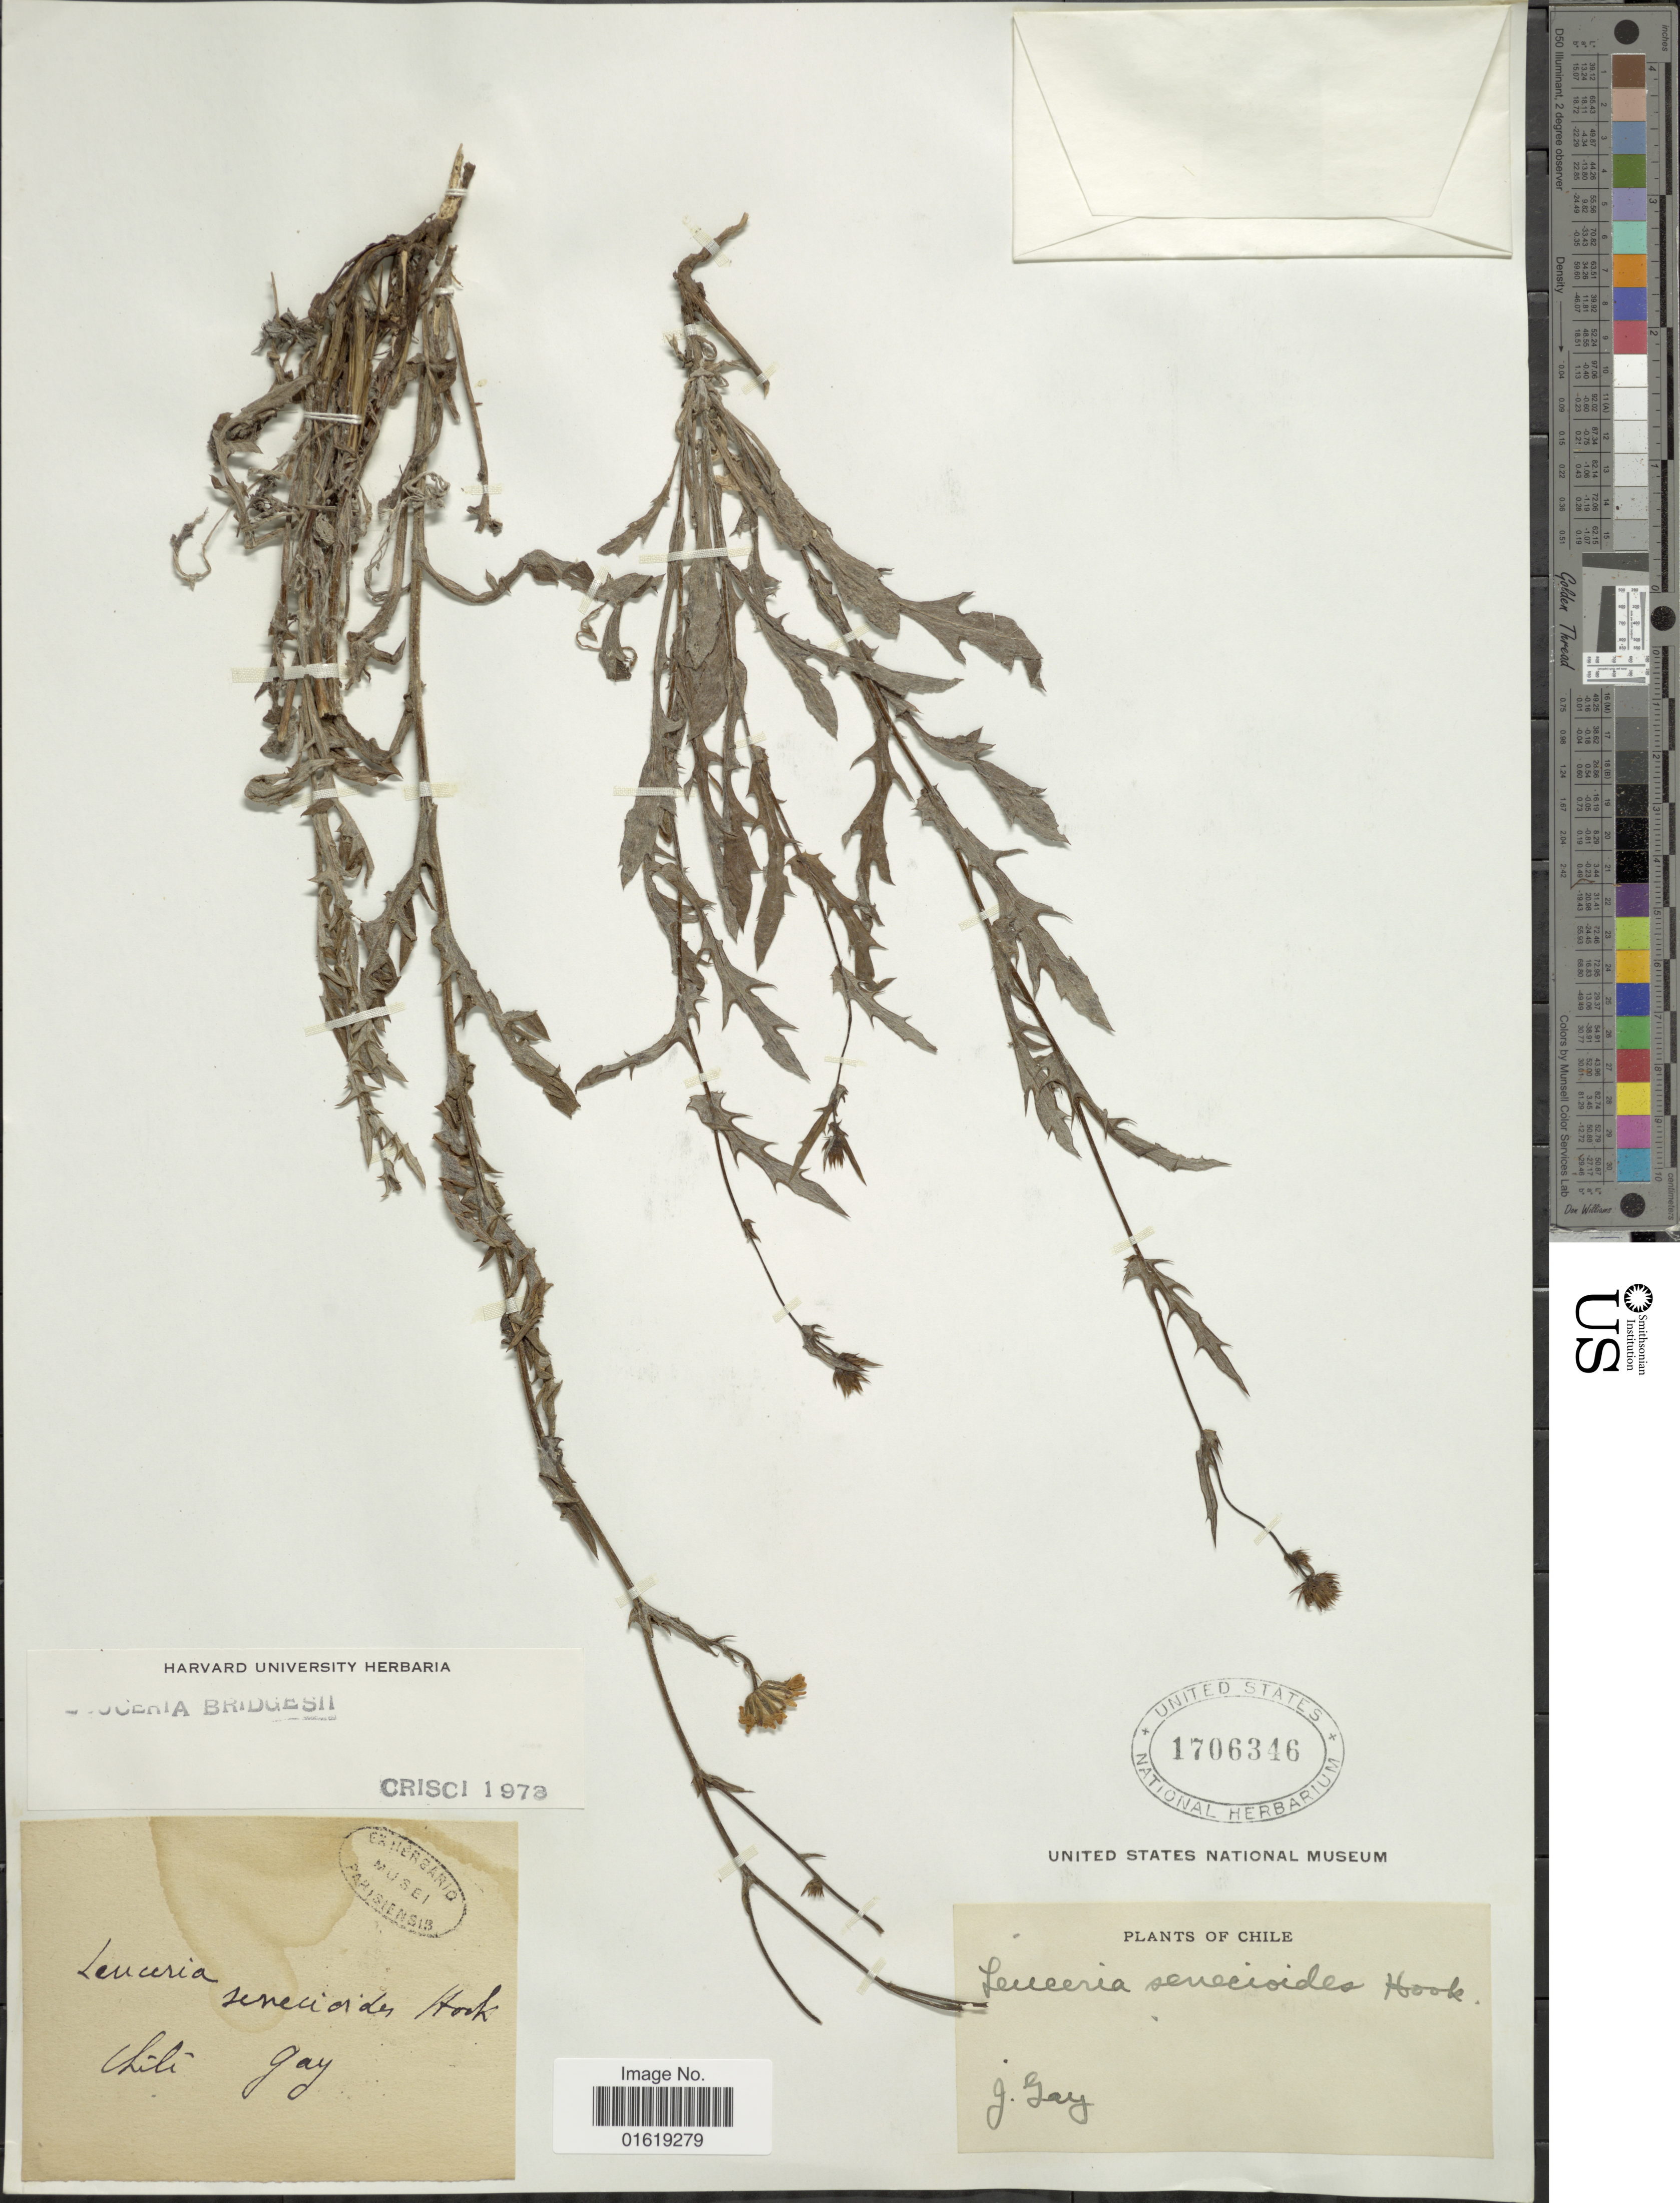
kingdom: Plantae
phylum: Tracheophyta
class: Magnoliopsida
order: Asterales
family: Asteraceae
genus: Leucheria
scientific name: Leucheria bridgesii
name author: Hook. & Arn.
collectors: J. Gay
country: Chile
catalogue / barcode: US 1706346